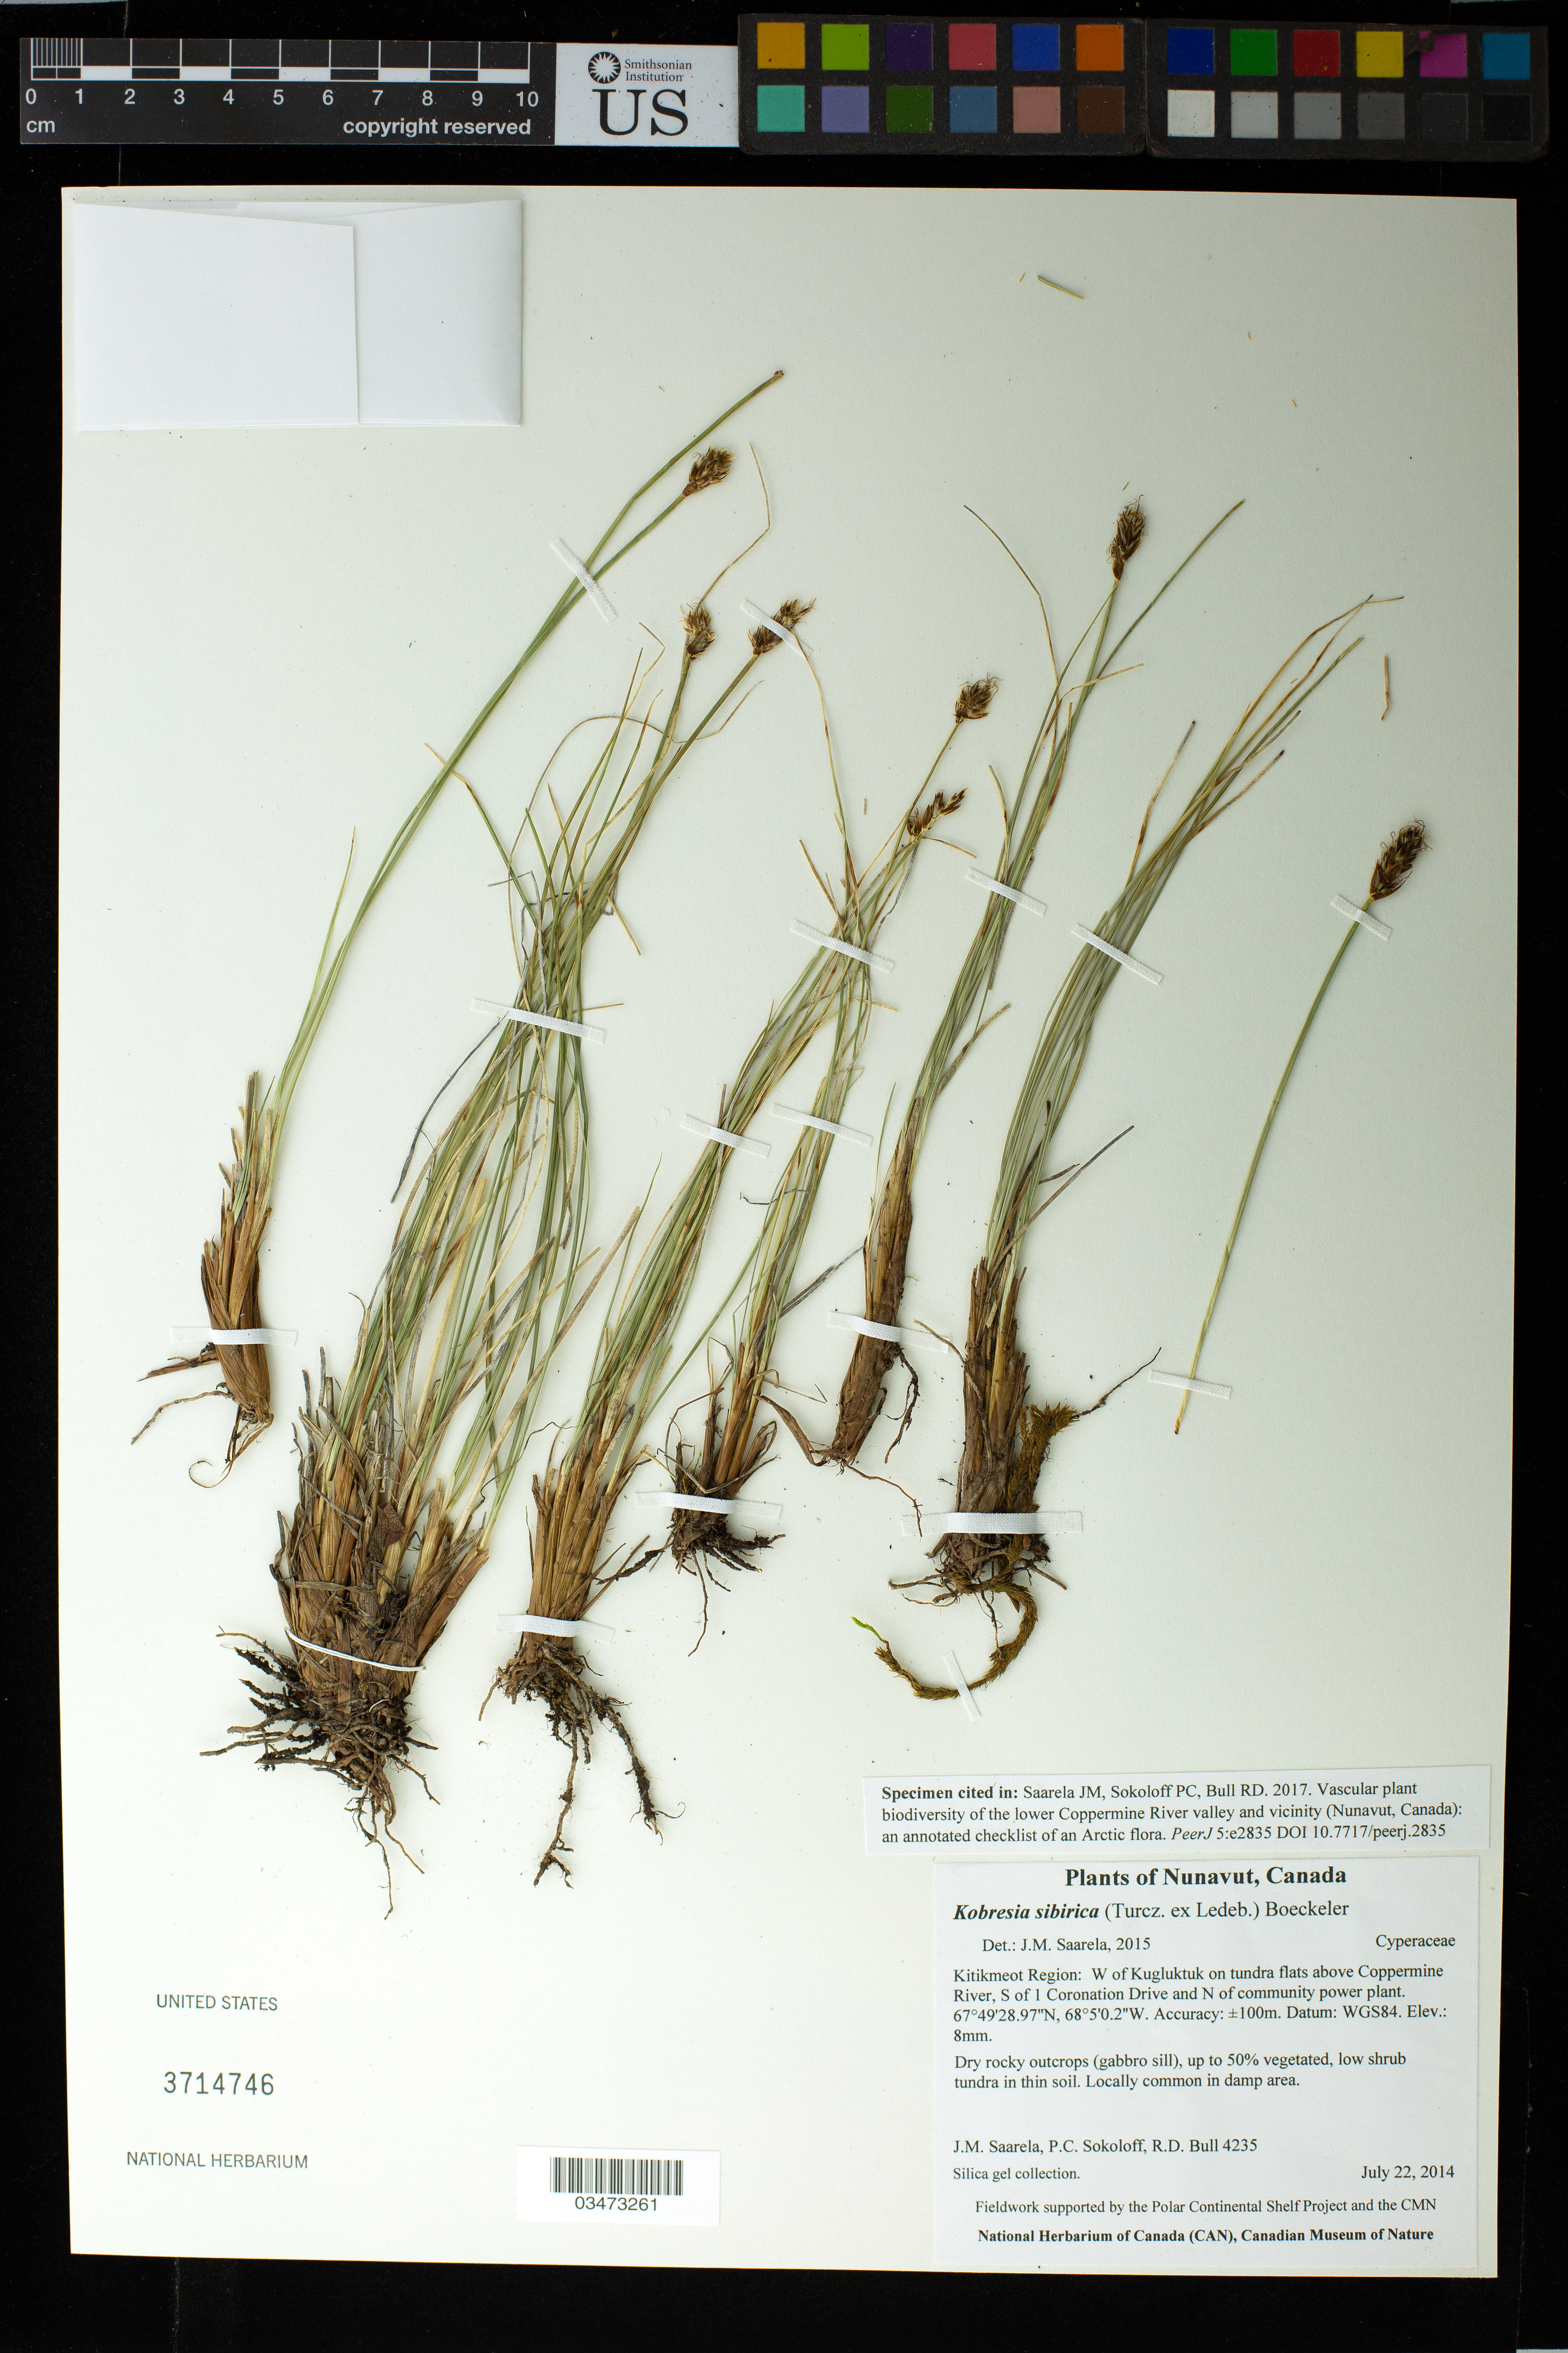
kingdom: Plantae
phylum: Tracheophyta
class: Liliopsida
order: Poales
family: Cyperaceae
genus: Carex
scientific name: Carex borealipolaris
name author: S.R. Zhang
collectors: J. Saarela, P. Sokoloff & R. Bull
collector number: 4235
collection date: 2014-07-22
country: Canada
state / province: Nunavut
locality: Kitikmeot Region: W of Kugluktuk on tundra flats above Coppermine River, S of 1 Coronation Drive and N of community power plant.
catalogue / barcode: US 3714746